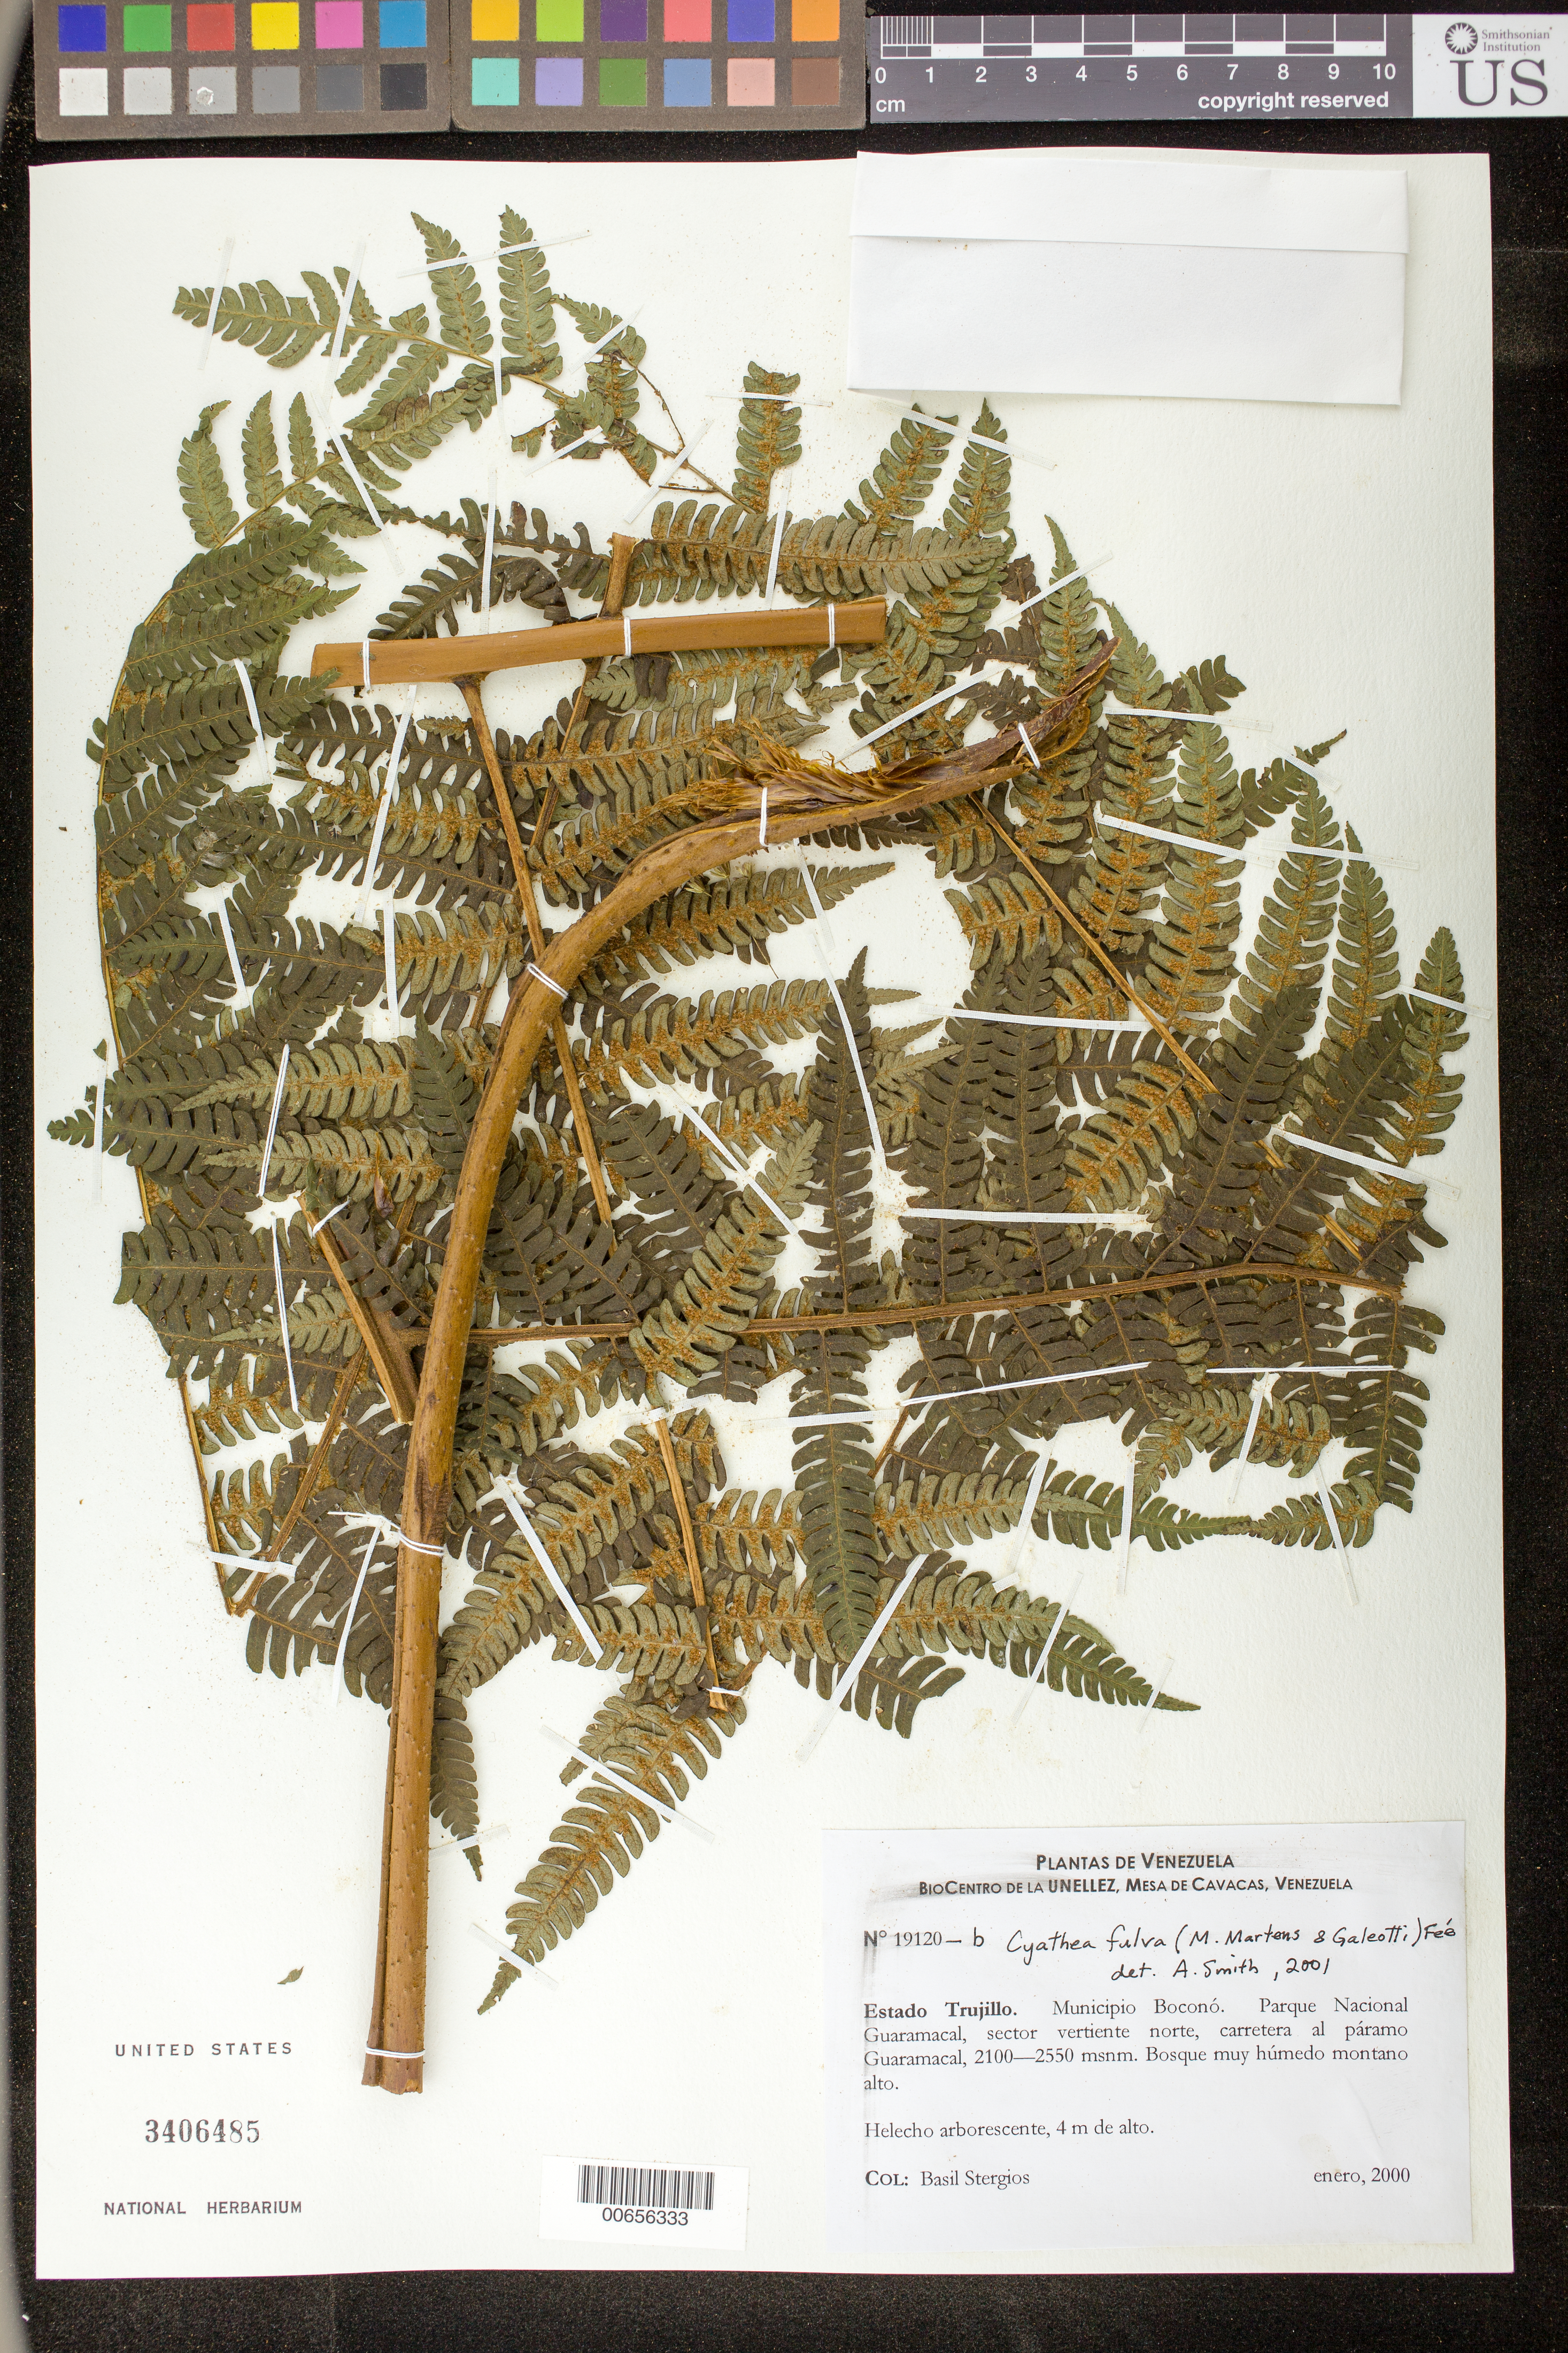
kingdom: Plantae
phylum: Tracheophyta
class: Polypodiopsida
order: Cyatheales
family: Cyatheaceae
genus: Cyathea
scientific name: Cyathea fulva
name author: (M. Martens & Galeotti) Fée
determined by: Smith, Alan R., (UC)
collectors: B. G. Stergios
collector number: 19120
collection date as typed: Jan 2000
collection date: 2000-01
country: Venezuela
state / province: Trujillo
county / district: Boconó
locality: Parque Nacional Guaramacal, vertiente N, carretera al páramo Guaramacal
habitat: Bosque muy húmedo montano alto.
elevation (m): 2100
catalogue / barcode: US 3406485